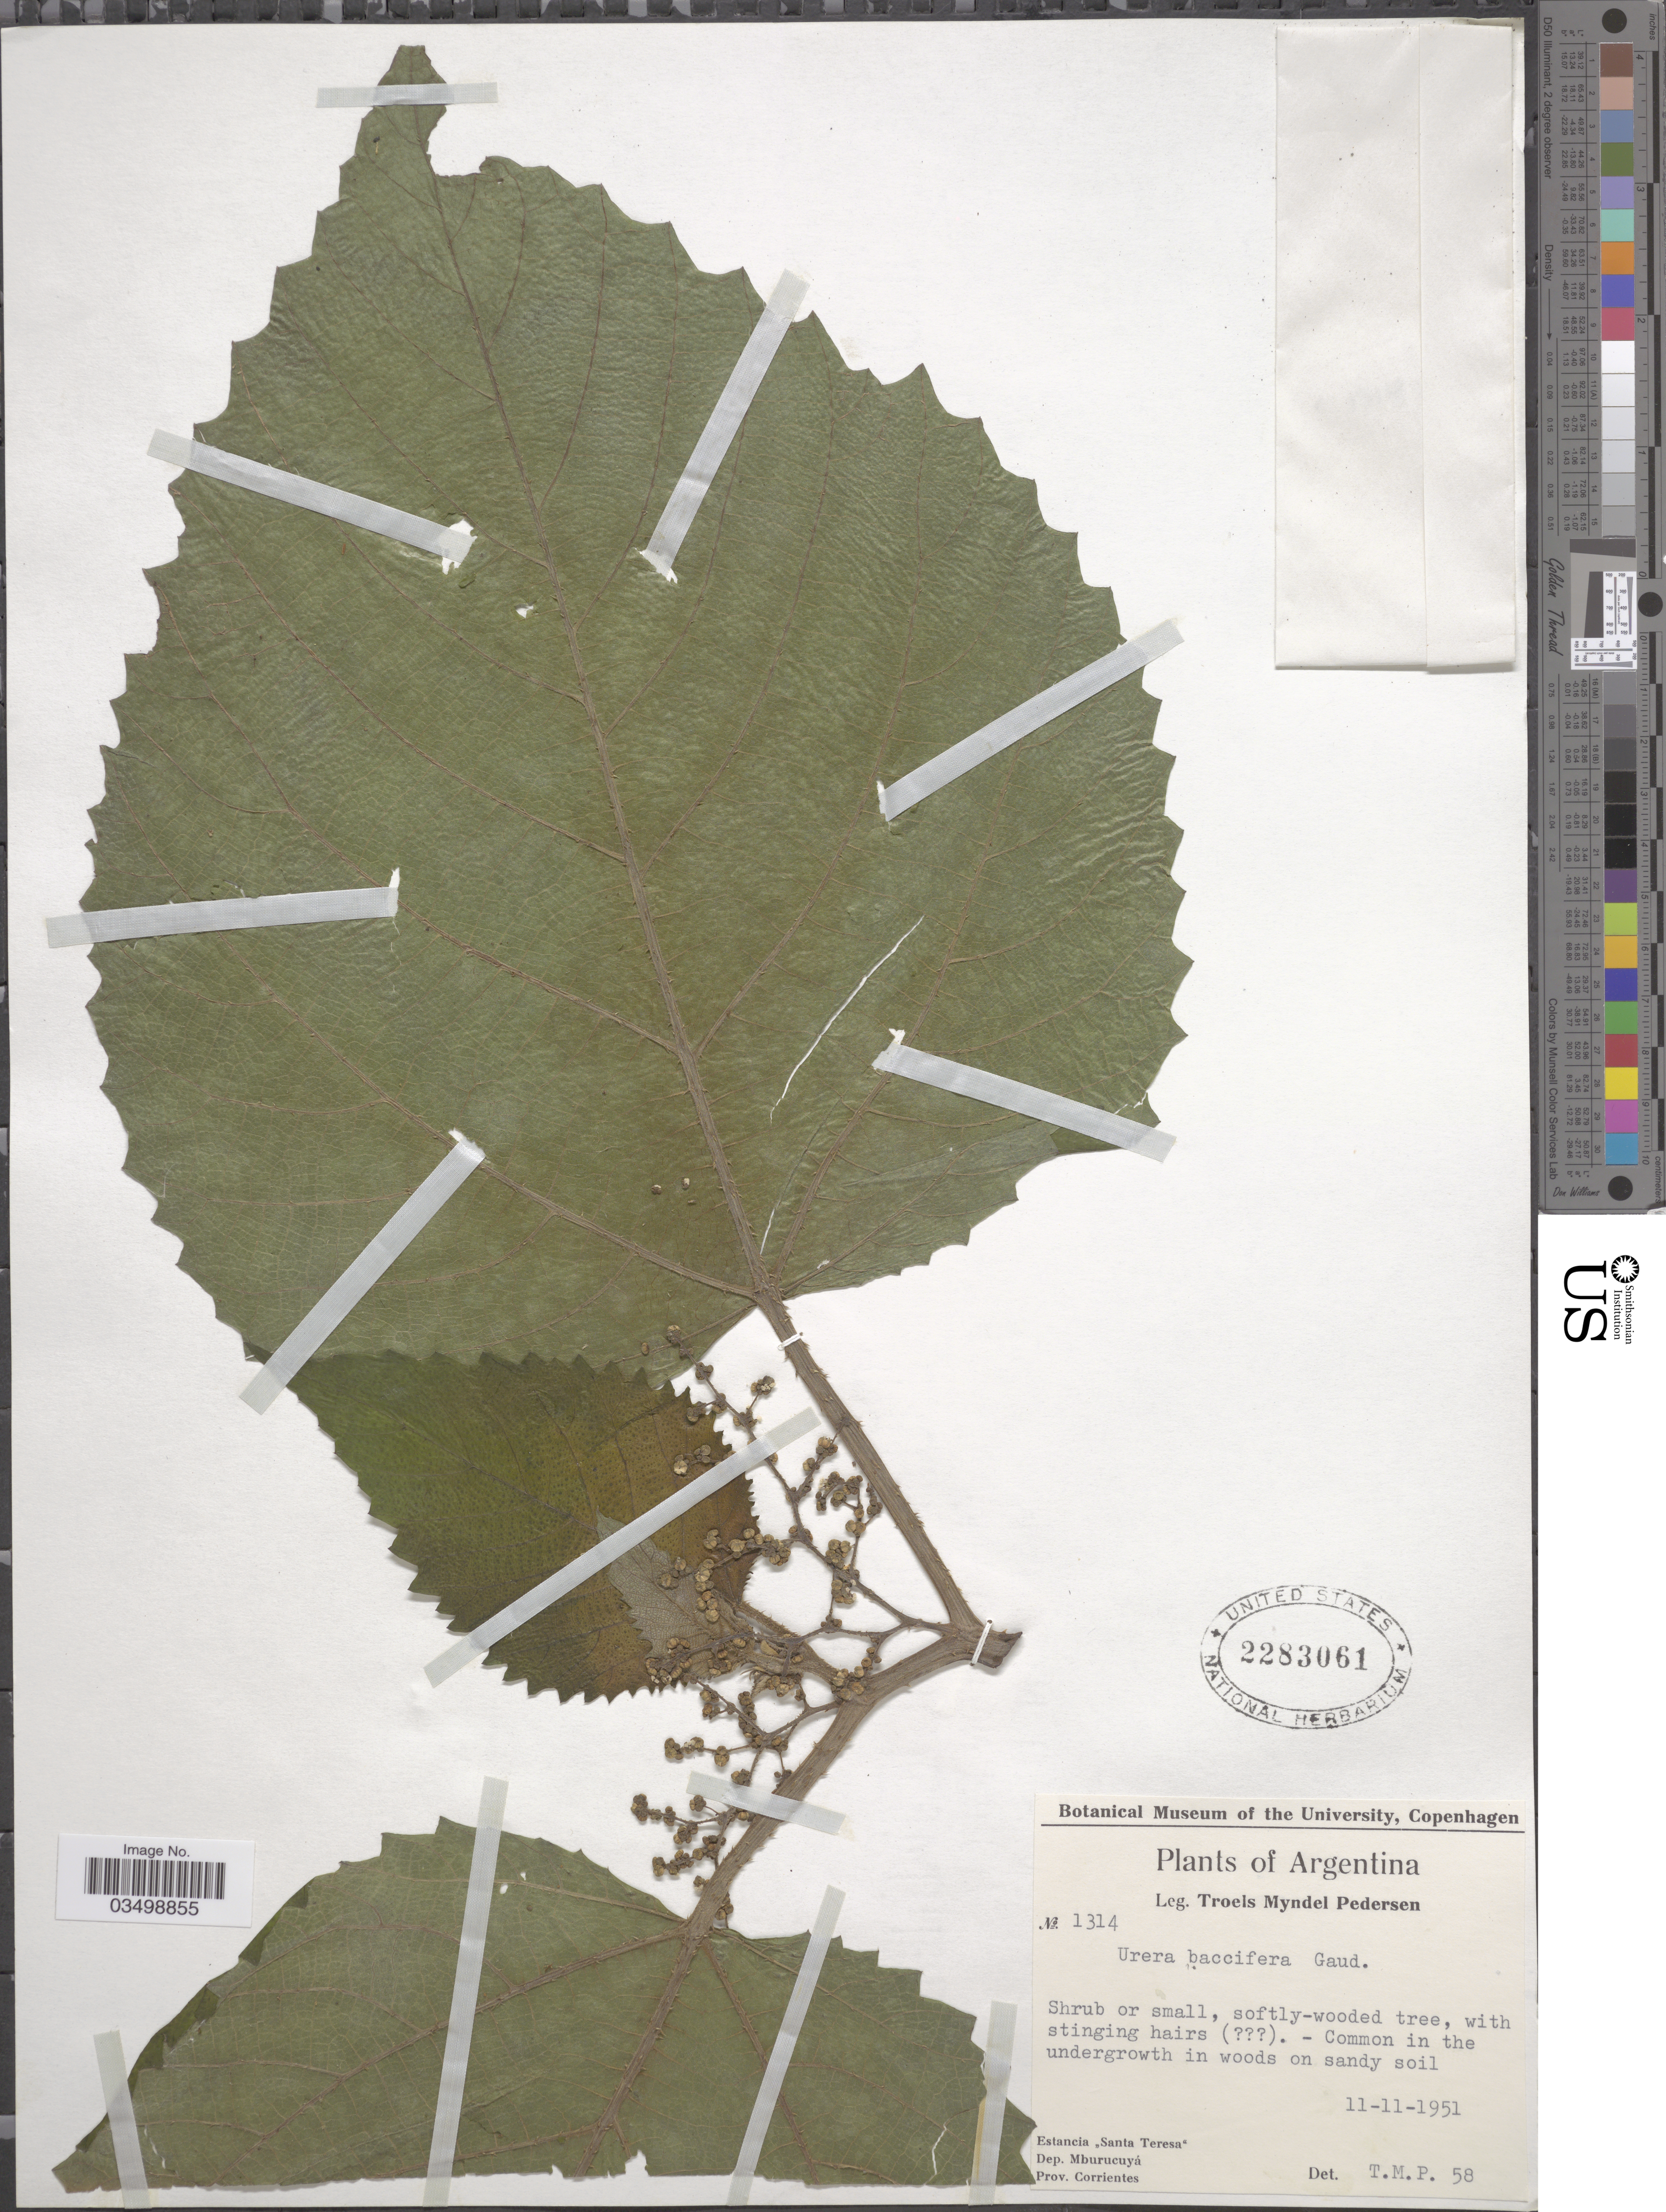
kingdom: Plantae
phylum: Tracheophyta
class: Magnoliopsida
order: Rosales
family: Urticaceae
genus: Urera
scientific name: Urera baccifera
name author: (L.) Gaudich. ex Wedd.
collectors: T. Pederson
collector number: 1314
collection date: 1951-11-11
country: Argentina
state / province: Corrientes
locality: Estancia "Santa Teresa". Dep. Mburucuyá.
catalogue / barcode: US 2283061